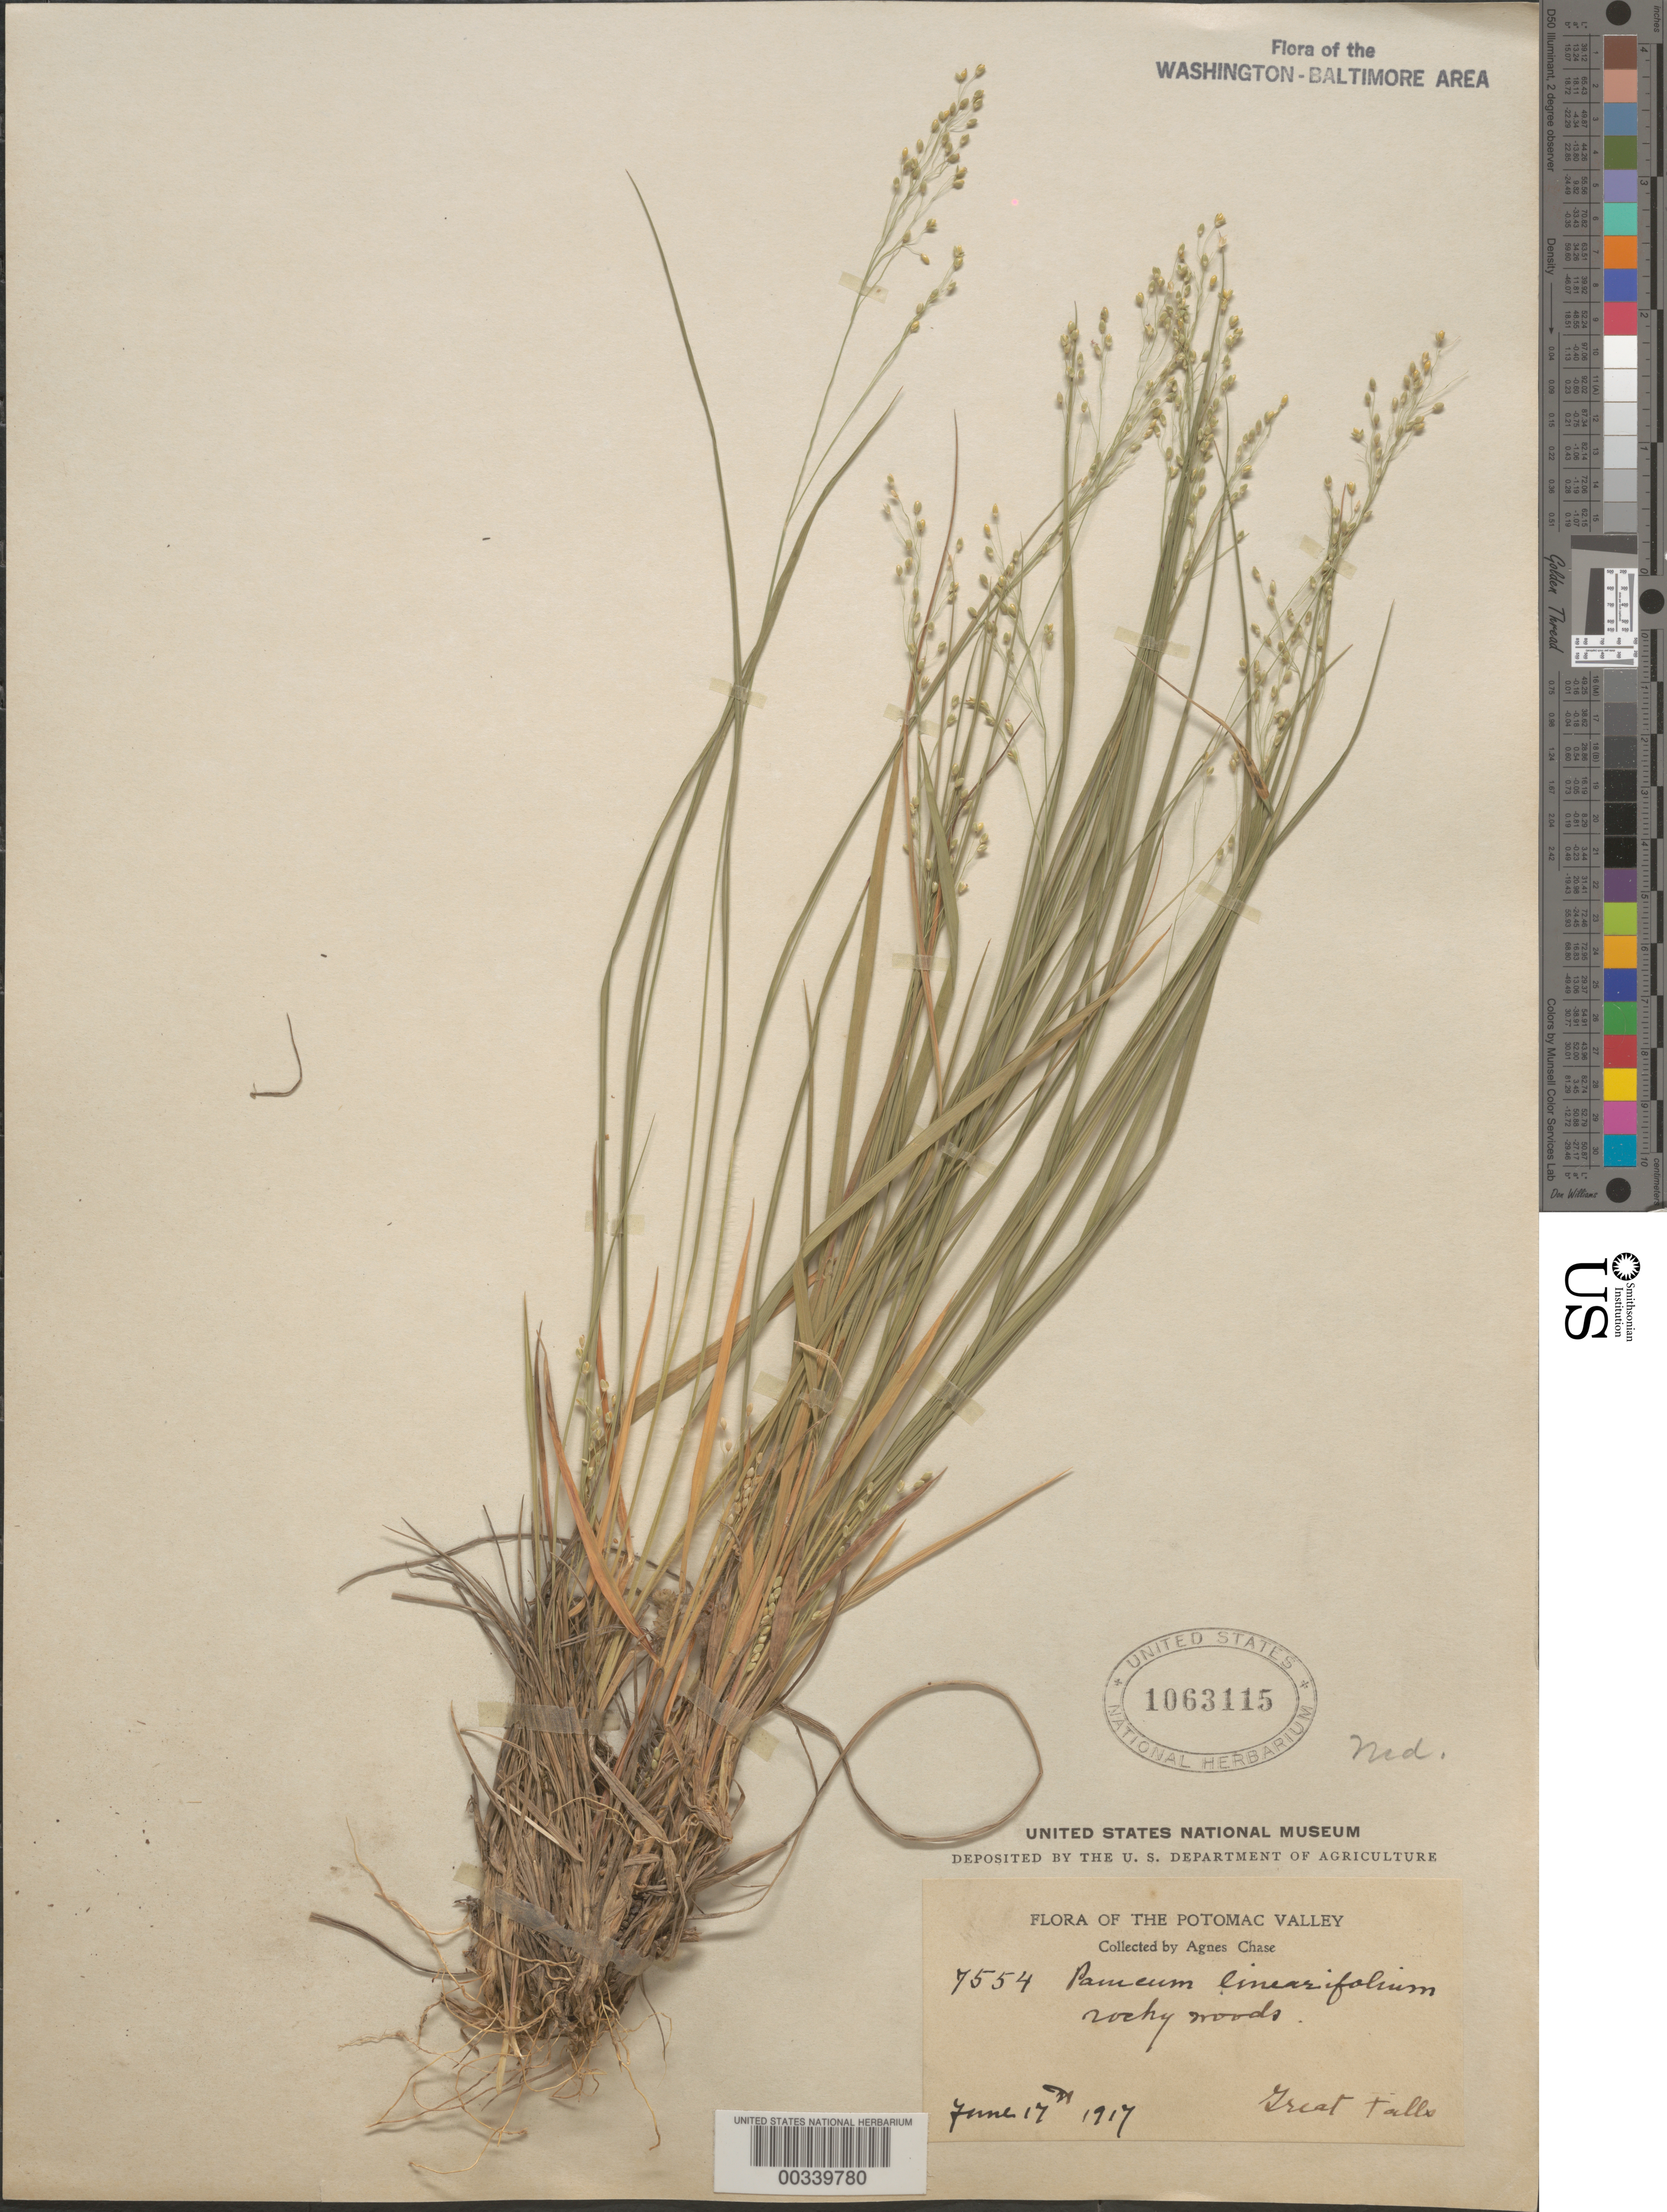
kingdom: Plantae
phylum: Tracheophyta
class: Liliopsida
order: Poales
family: Poaceae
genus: Dichanthelium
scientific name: Dichanthelium linearifolium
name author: (Scribn.) Gould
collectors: A. Chase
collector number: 7554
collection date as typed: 17 Jun 1917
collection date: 1917-06-17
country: United States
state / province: Maryland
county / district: Montgomery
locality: Great Falls C. & O. Canal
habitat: Rocky woods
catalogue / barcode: US 1063115